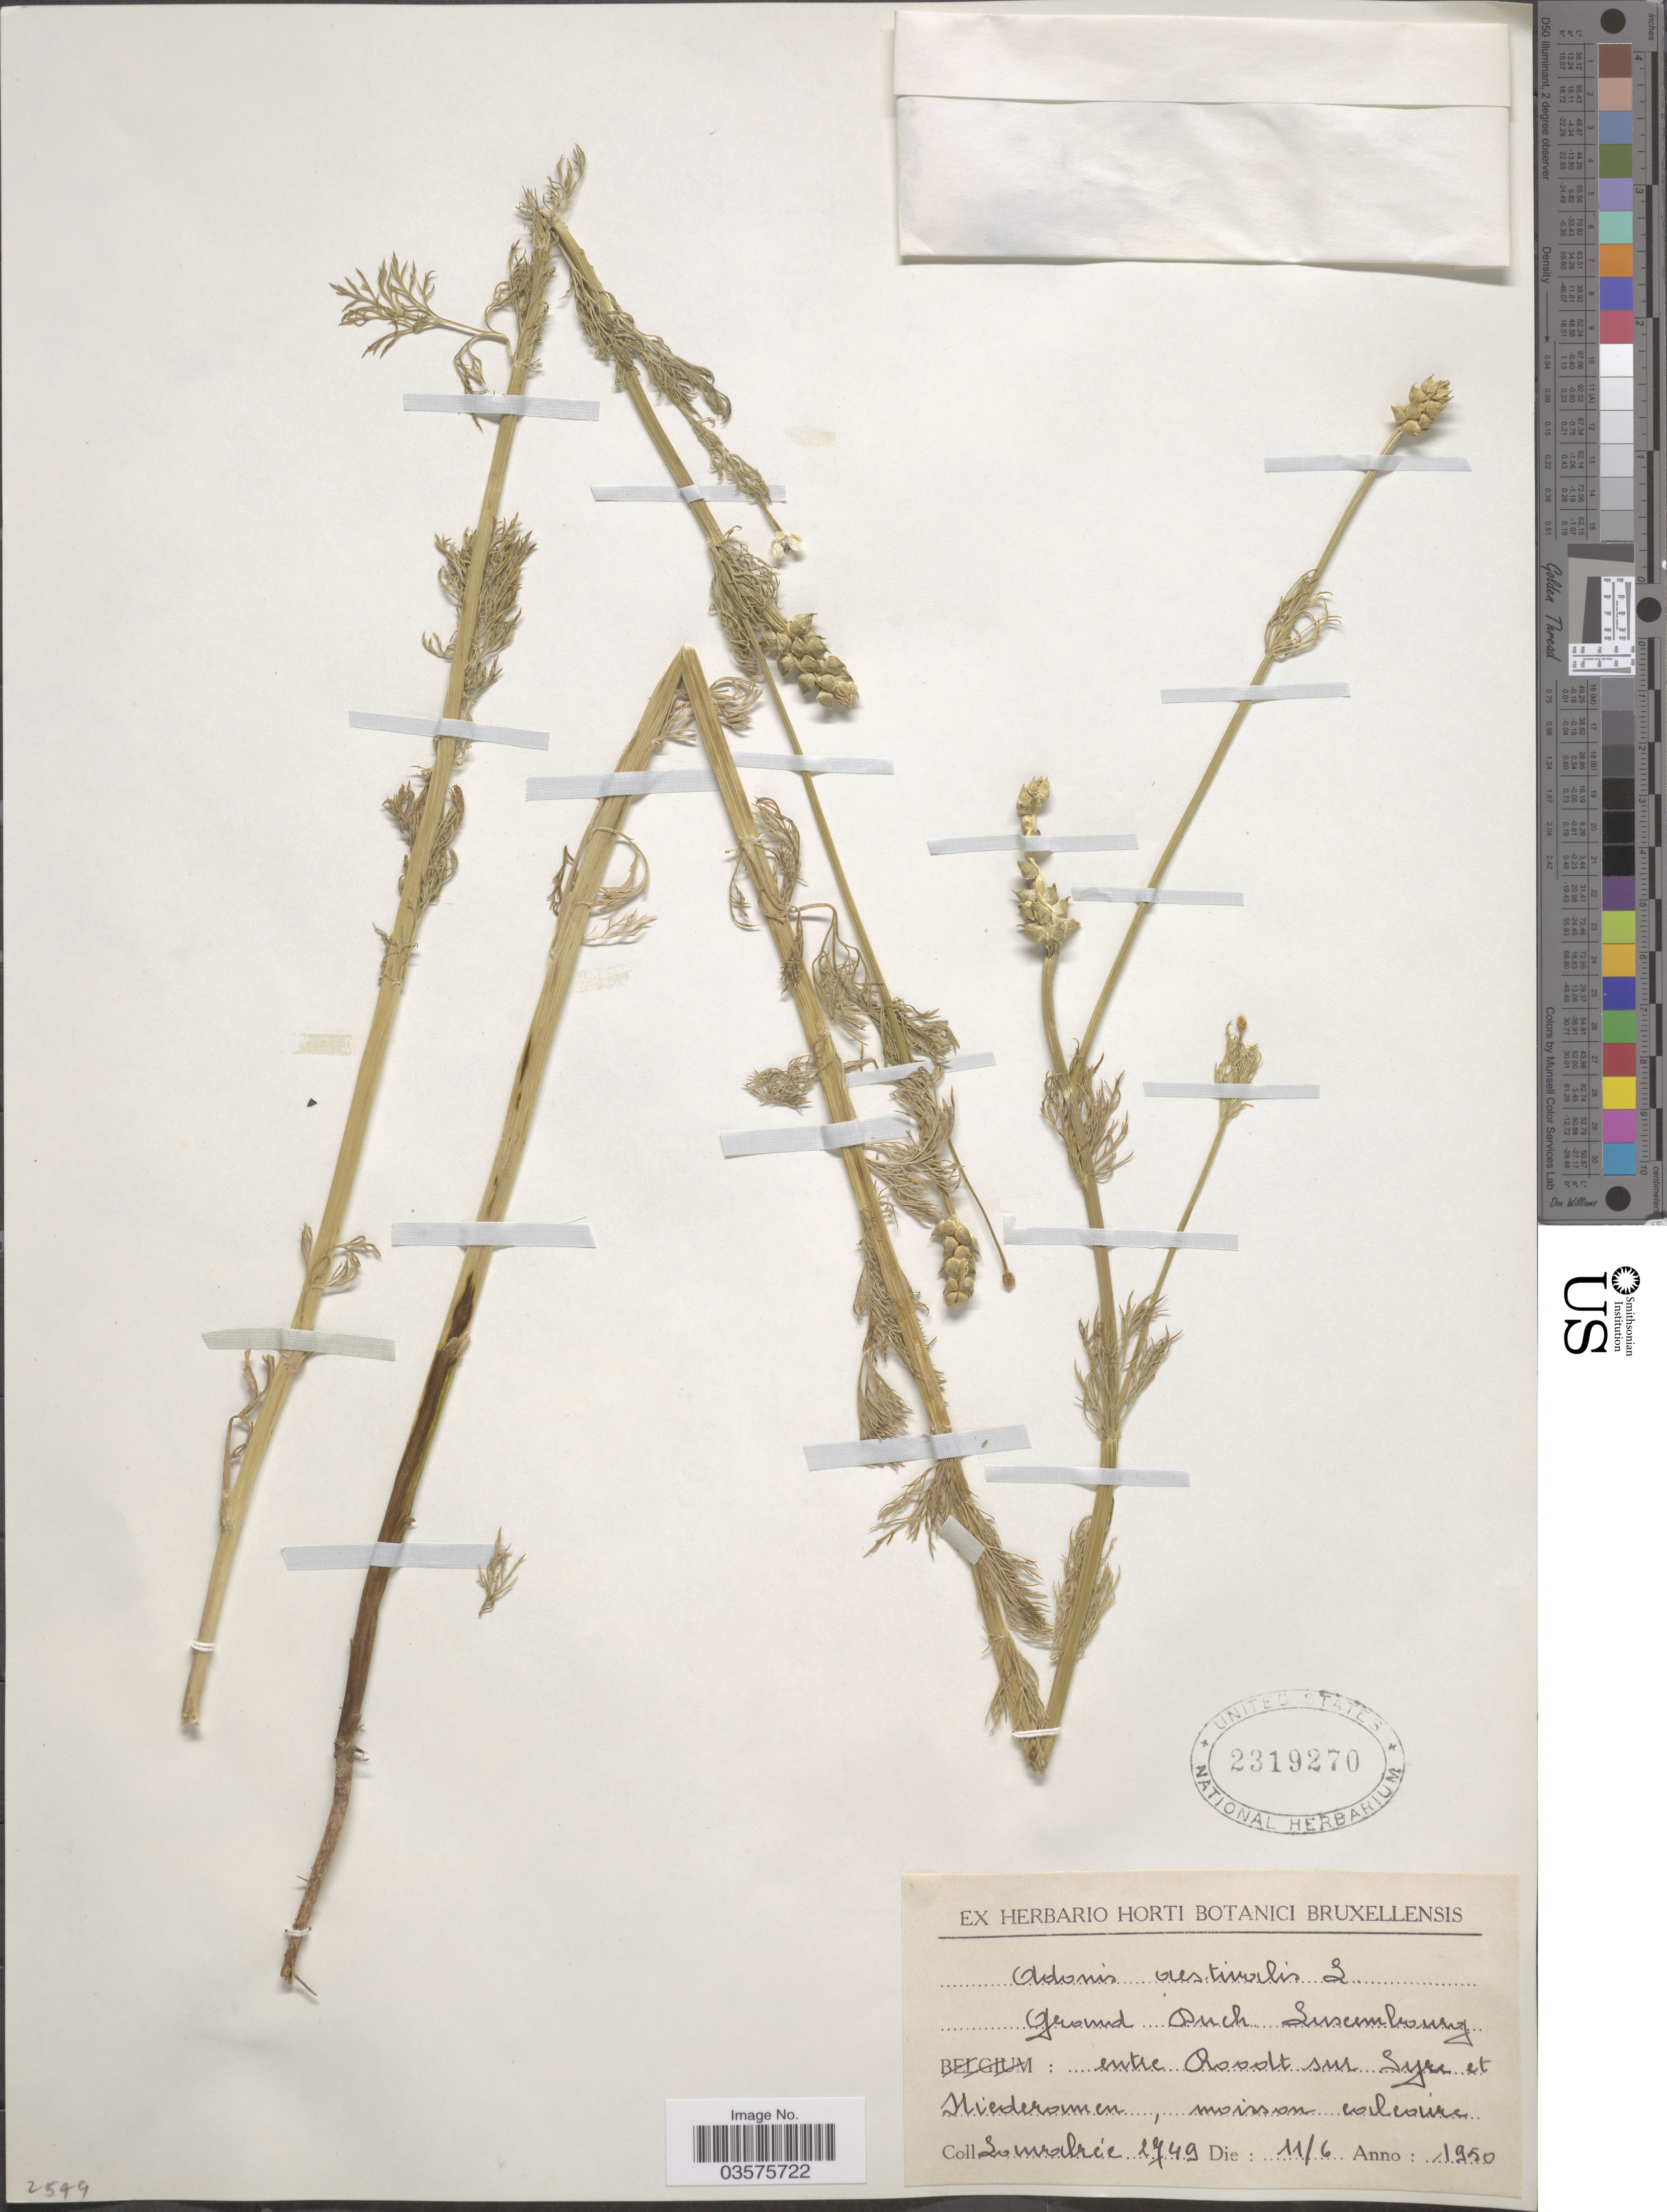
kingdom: Plantae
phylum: Tracheophyta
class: Magnoliopsida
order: Ranunculales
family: Ranunculaceae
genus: Adonis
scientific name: Adonis aestivalis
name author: L.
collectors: Lawalrée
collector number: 2749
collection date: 1950-06-11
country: Luxembourg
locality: Grand Duch Luxembourg entre Roodt sur Syre et Hiederomen [interpreted], moisson calcaire.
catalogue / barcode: US 2319270